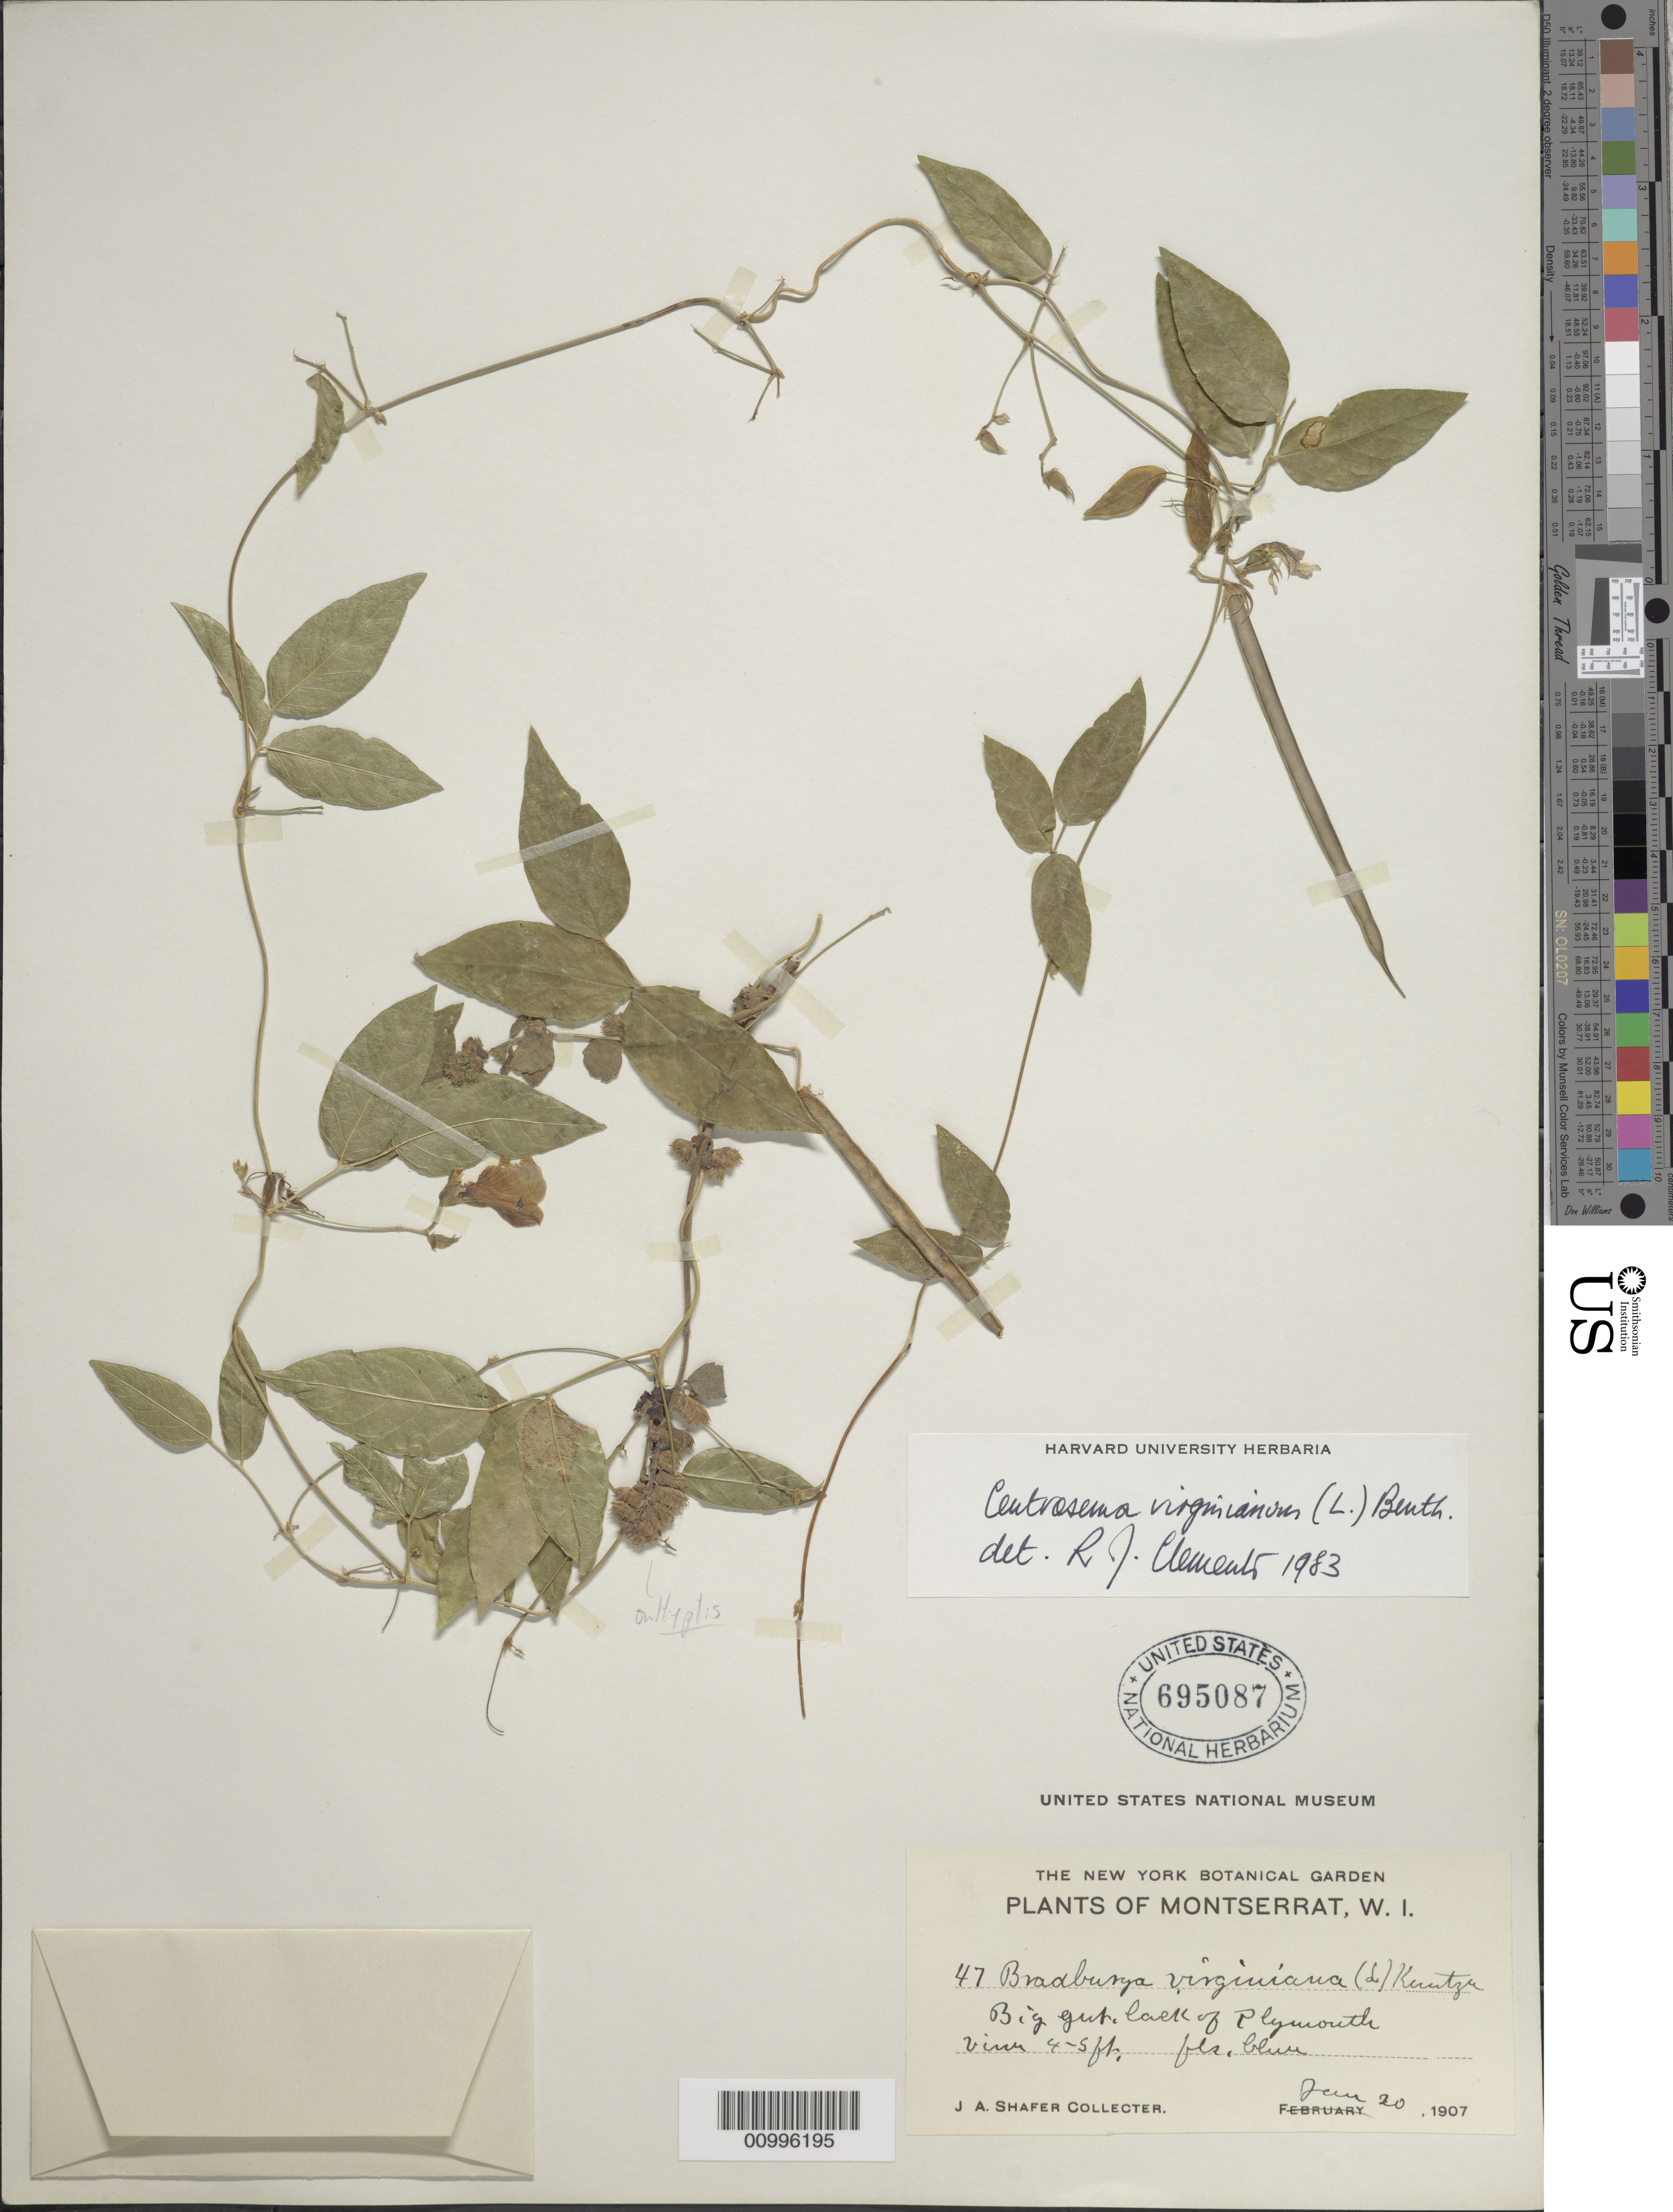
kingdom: Plantae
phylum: Tracheophyta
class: Magnoliopsida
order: Fabales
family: Fabaceae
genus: Centrosema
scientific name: Centrosema virginianum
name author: (L.) Benth.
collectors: J. A. Shafer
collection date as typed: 20 Jan 1907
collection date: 1907-01-20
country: Montserrat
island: Montserrat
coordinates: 0 N, 0 E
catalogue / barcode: US 695087